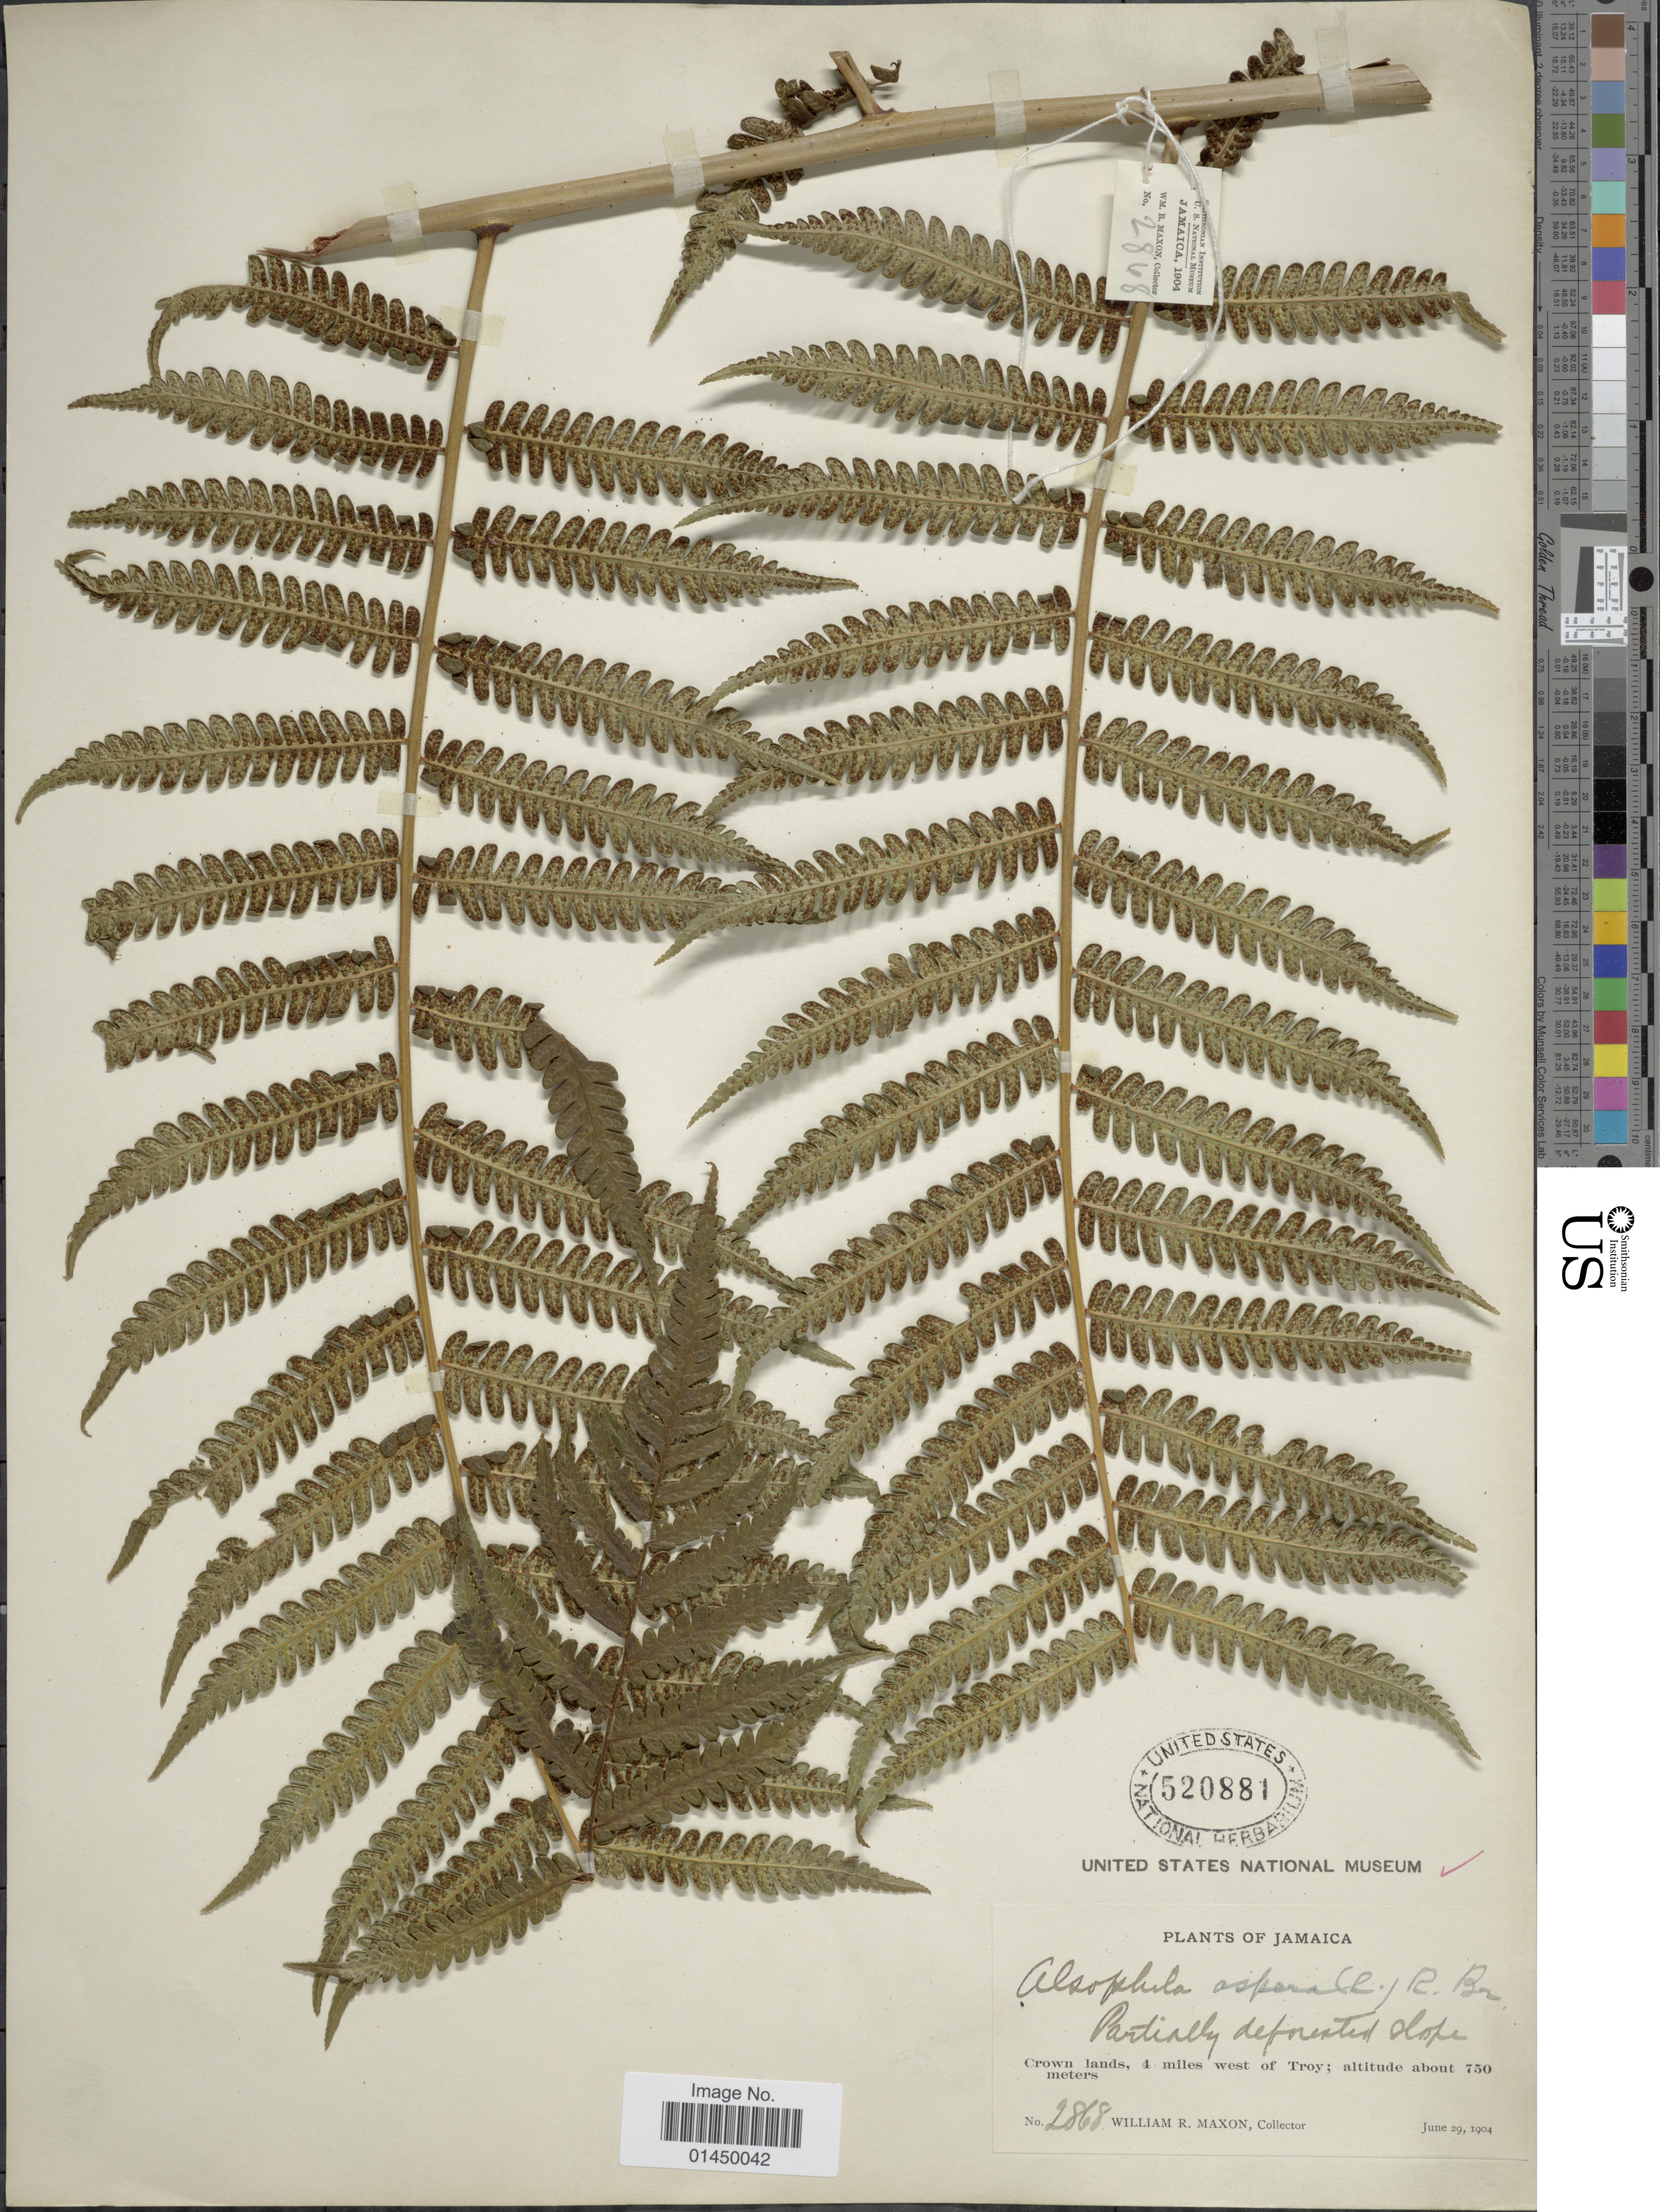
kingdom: Plantae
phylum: Tracheophyta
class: Polypodiopsida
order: Cyatheales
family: Cyatheaceae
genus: Cyathea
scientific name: Cyathea aspera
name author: (L.) Sw.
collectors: W. R. Maxon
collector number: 2868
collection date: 1904-06-29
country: Jamaica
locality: Crown lands, 4 miles west of Troy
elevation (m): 750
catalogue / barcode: US 520881